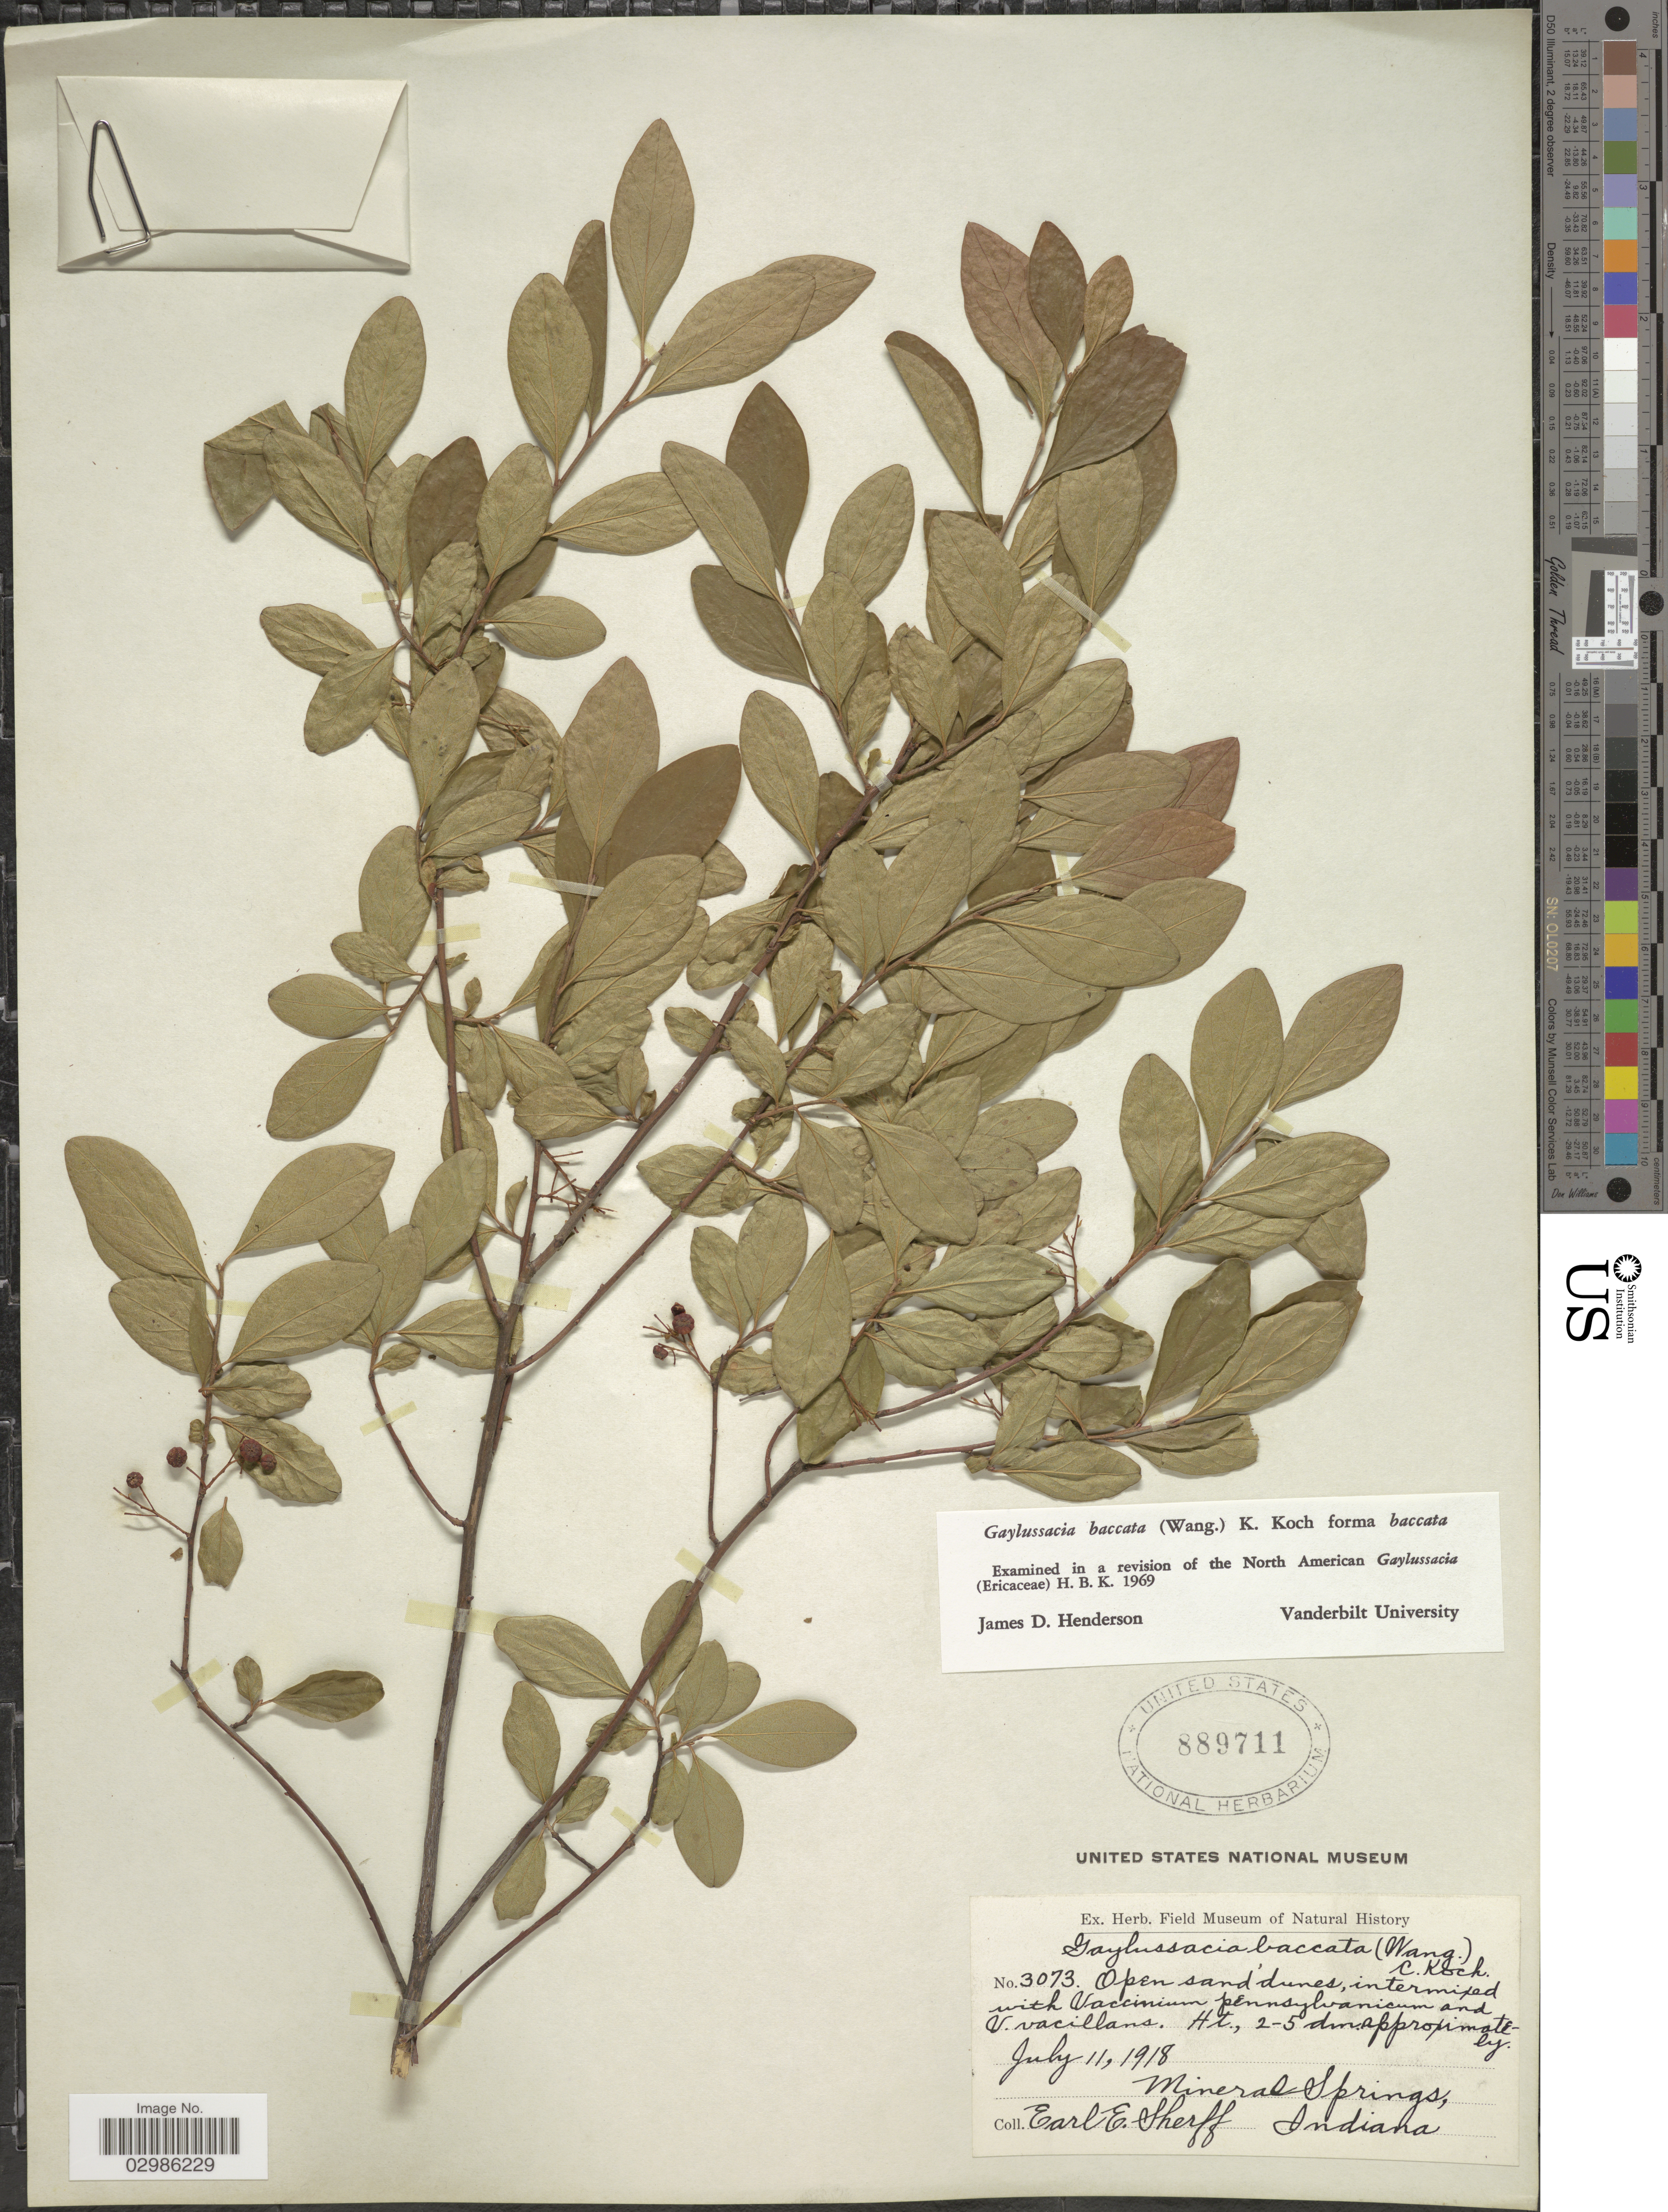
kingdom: Plantae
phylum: Tracheophyta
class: Magnoliopsida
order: Ericales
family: Ericaceae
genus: Gaylussacia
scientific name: Gaylussacia baccata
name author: (Wangenh.) K. Koch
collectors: E. E. Sherff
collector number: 3073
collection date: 1918-07-11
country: United States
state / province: Indiana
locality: Mineral Springs.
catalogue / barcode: US 889711